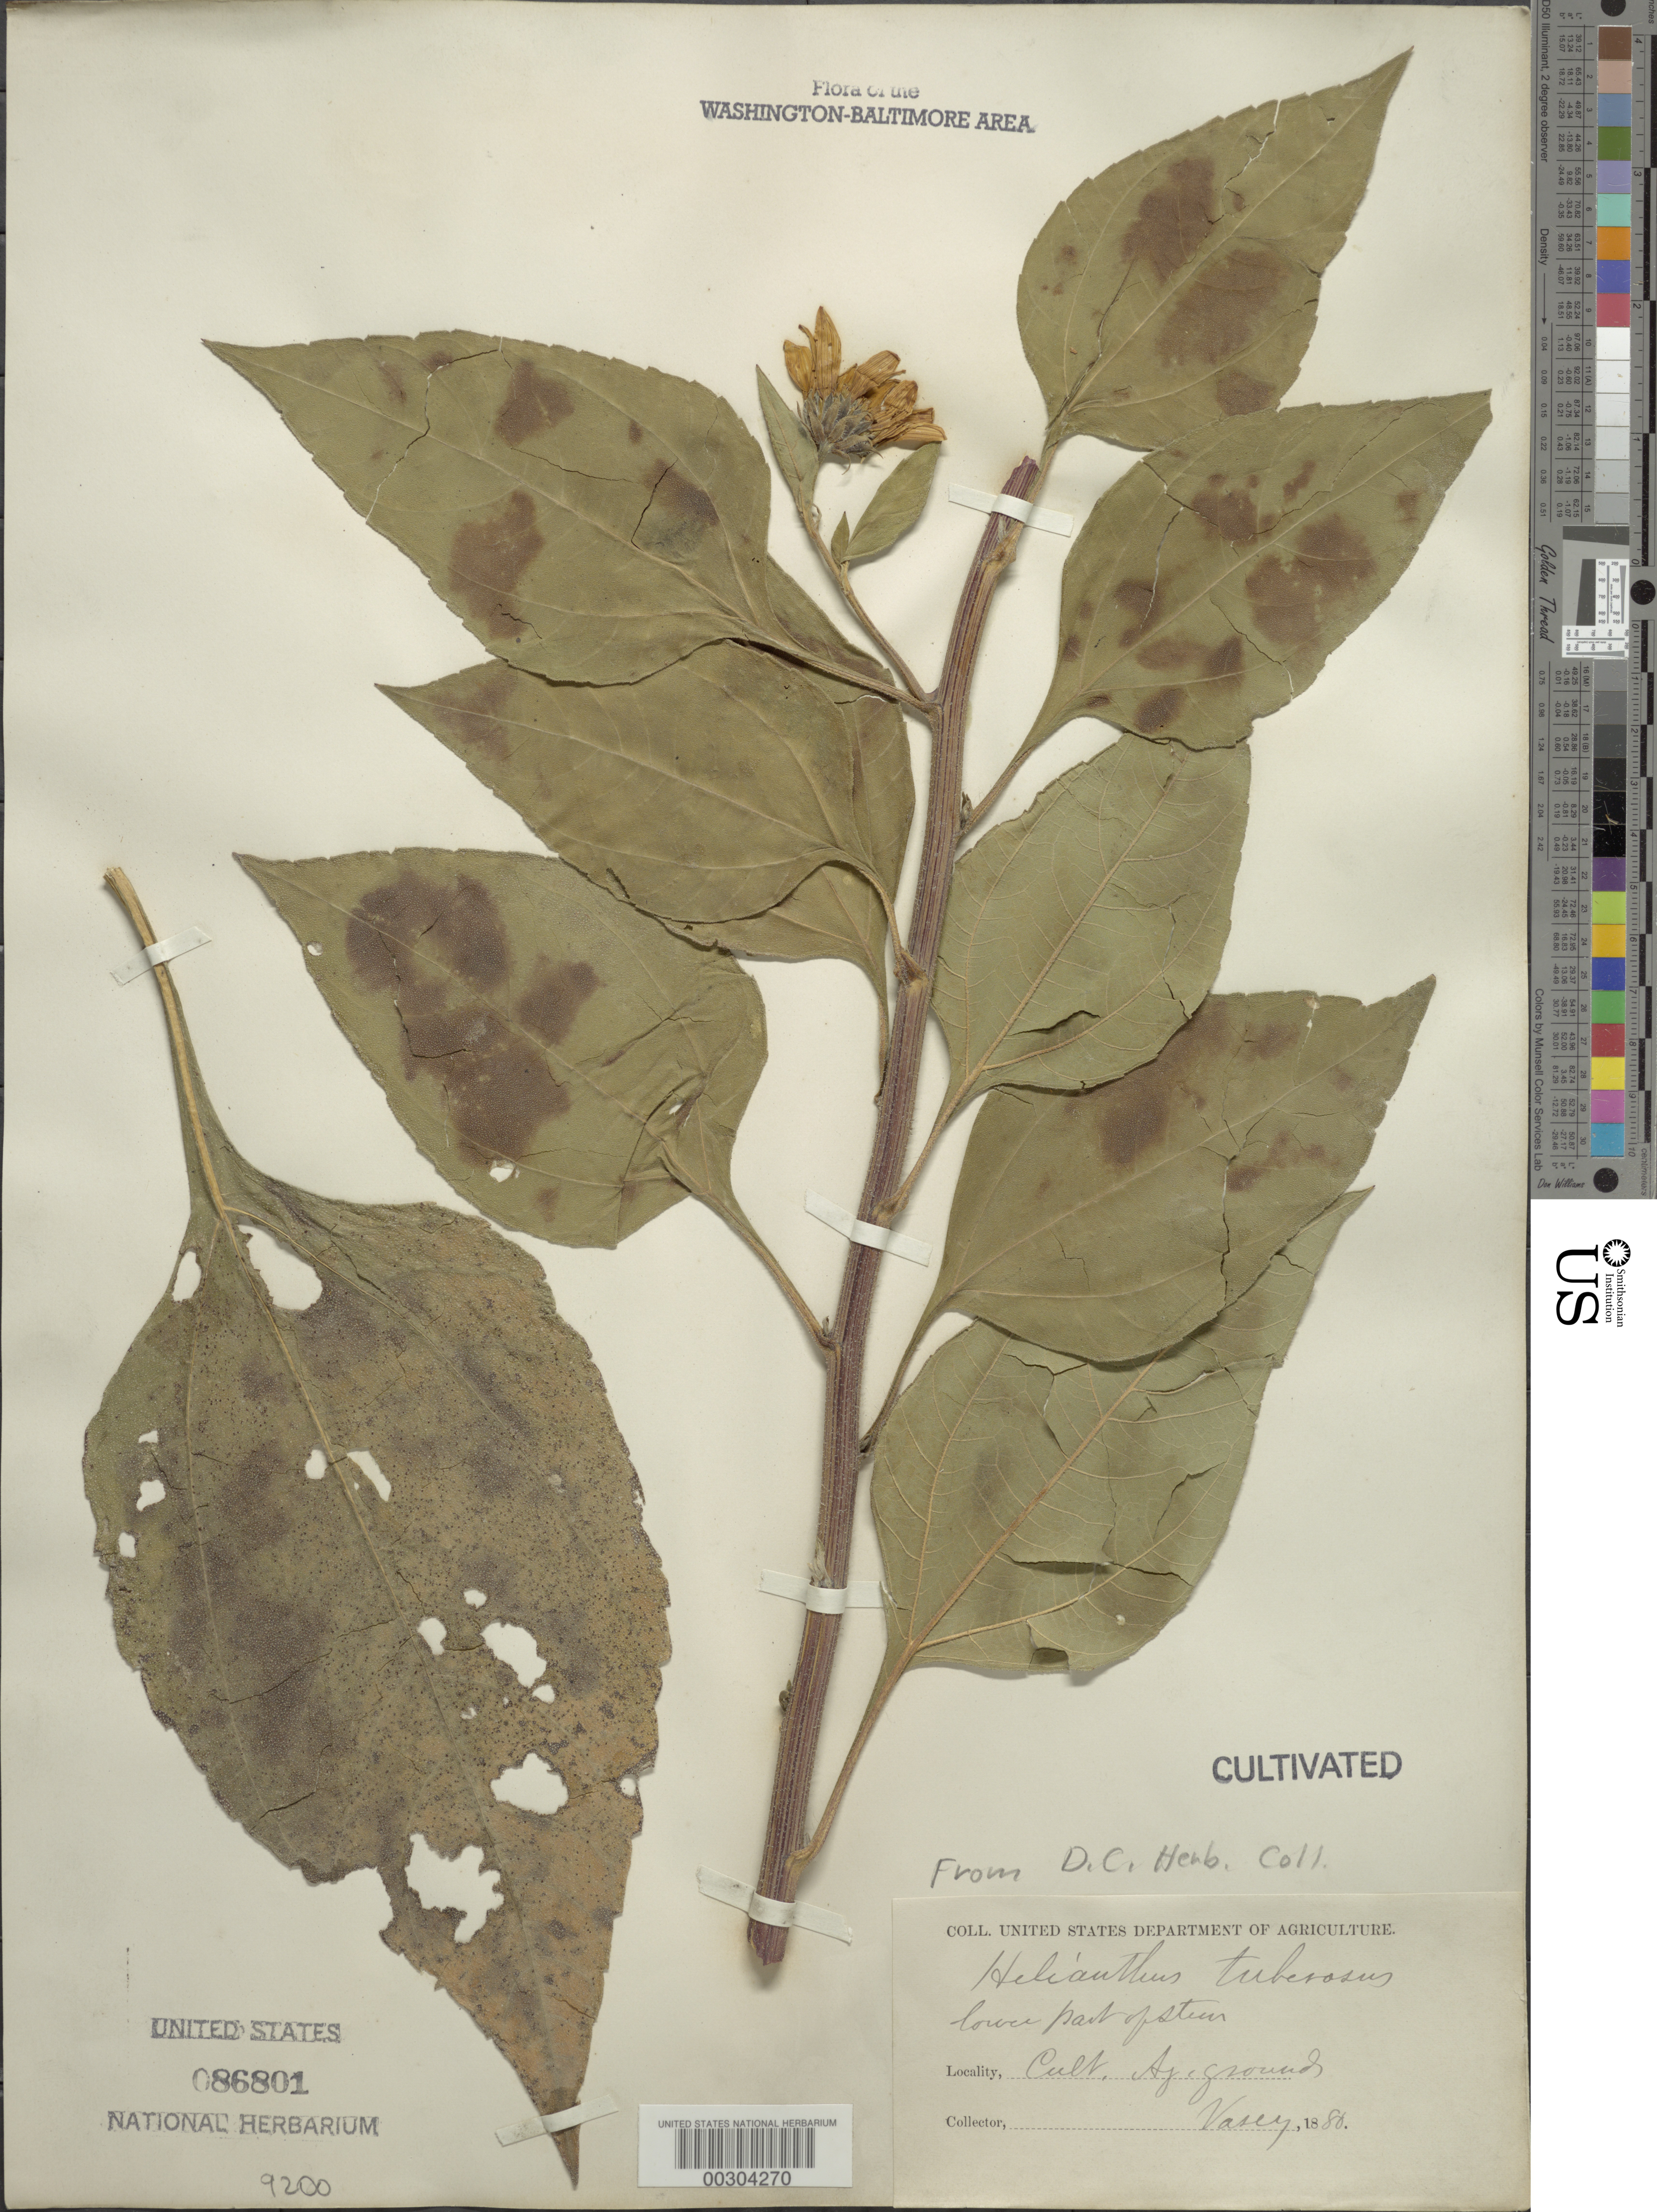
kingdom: Plantae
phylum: Tracheophyta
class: Magnoliopsida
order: Asterales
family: Asteraceae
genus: Helianthus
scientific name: Helianthus tuberosus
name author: L.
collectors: G. R. Vasey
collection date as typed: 1880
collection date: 1880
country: United States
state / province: District of Columbia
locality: Department of Agriculture grounds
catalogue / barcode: US 86801